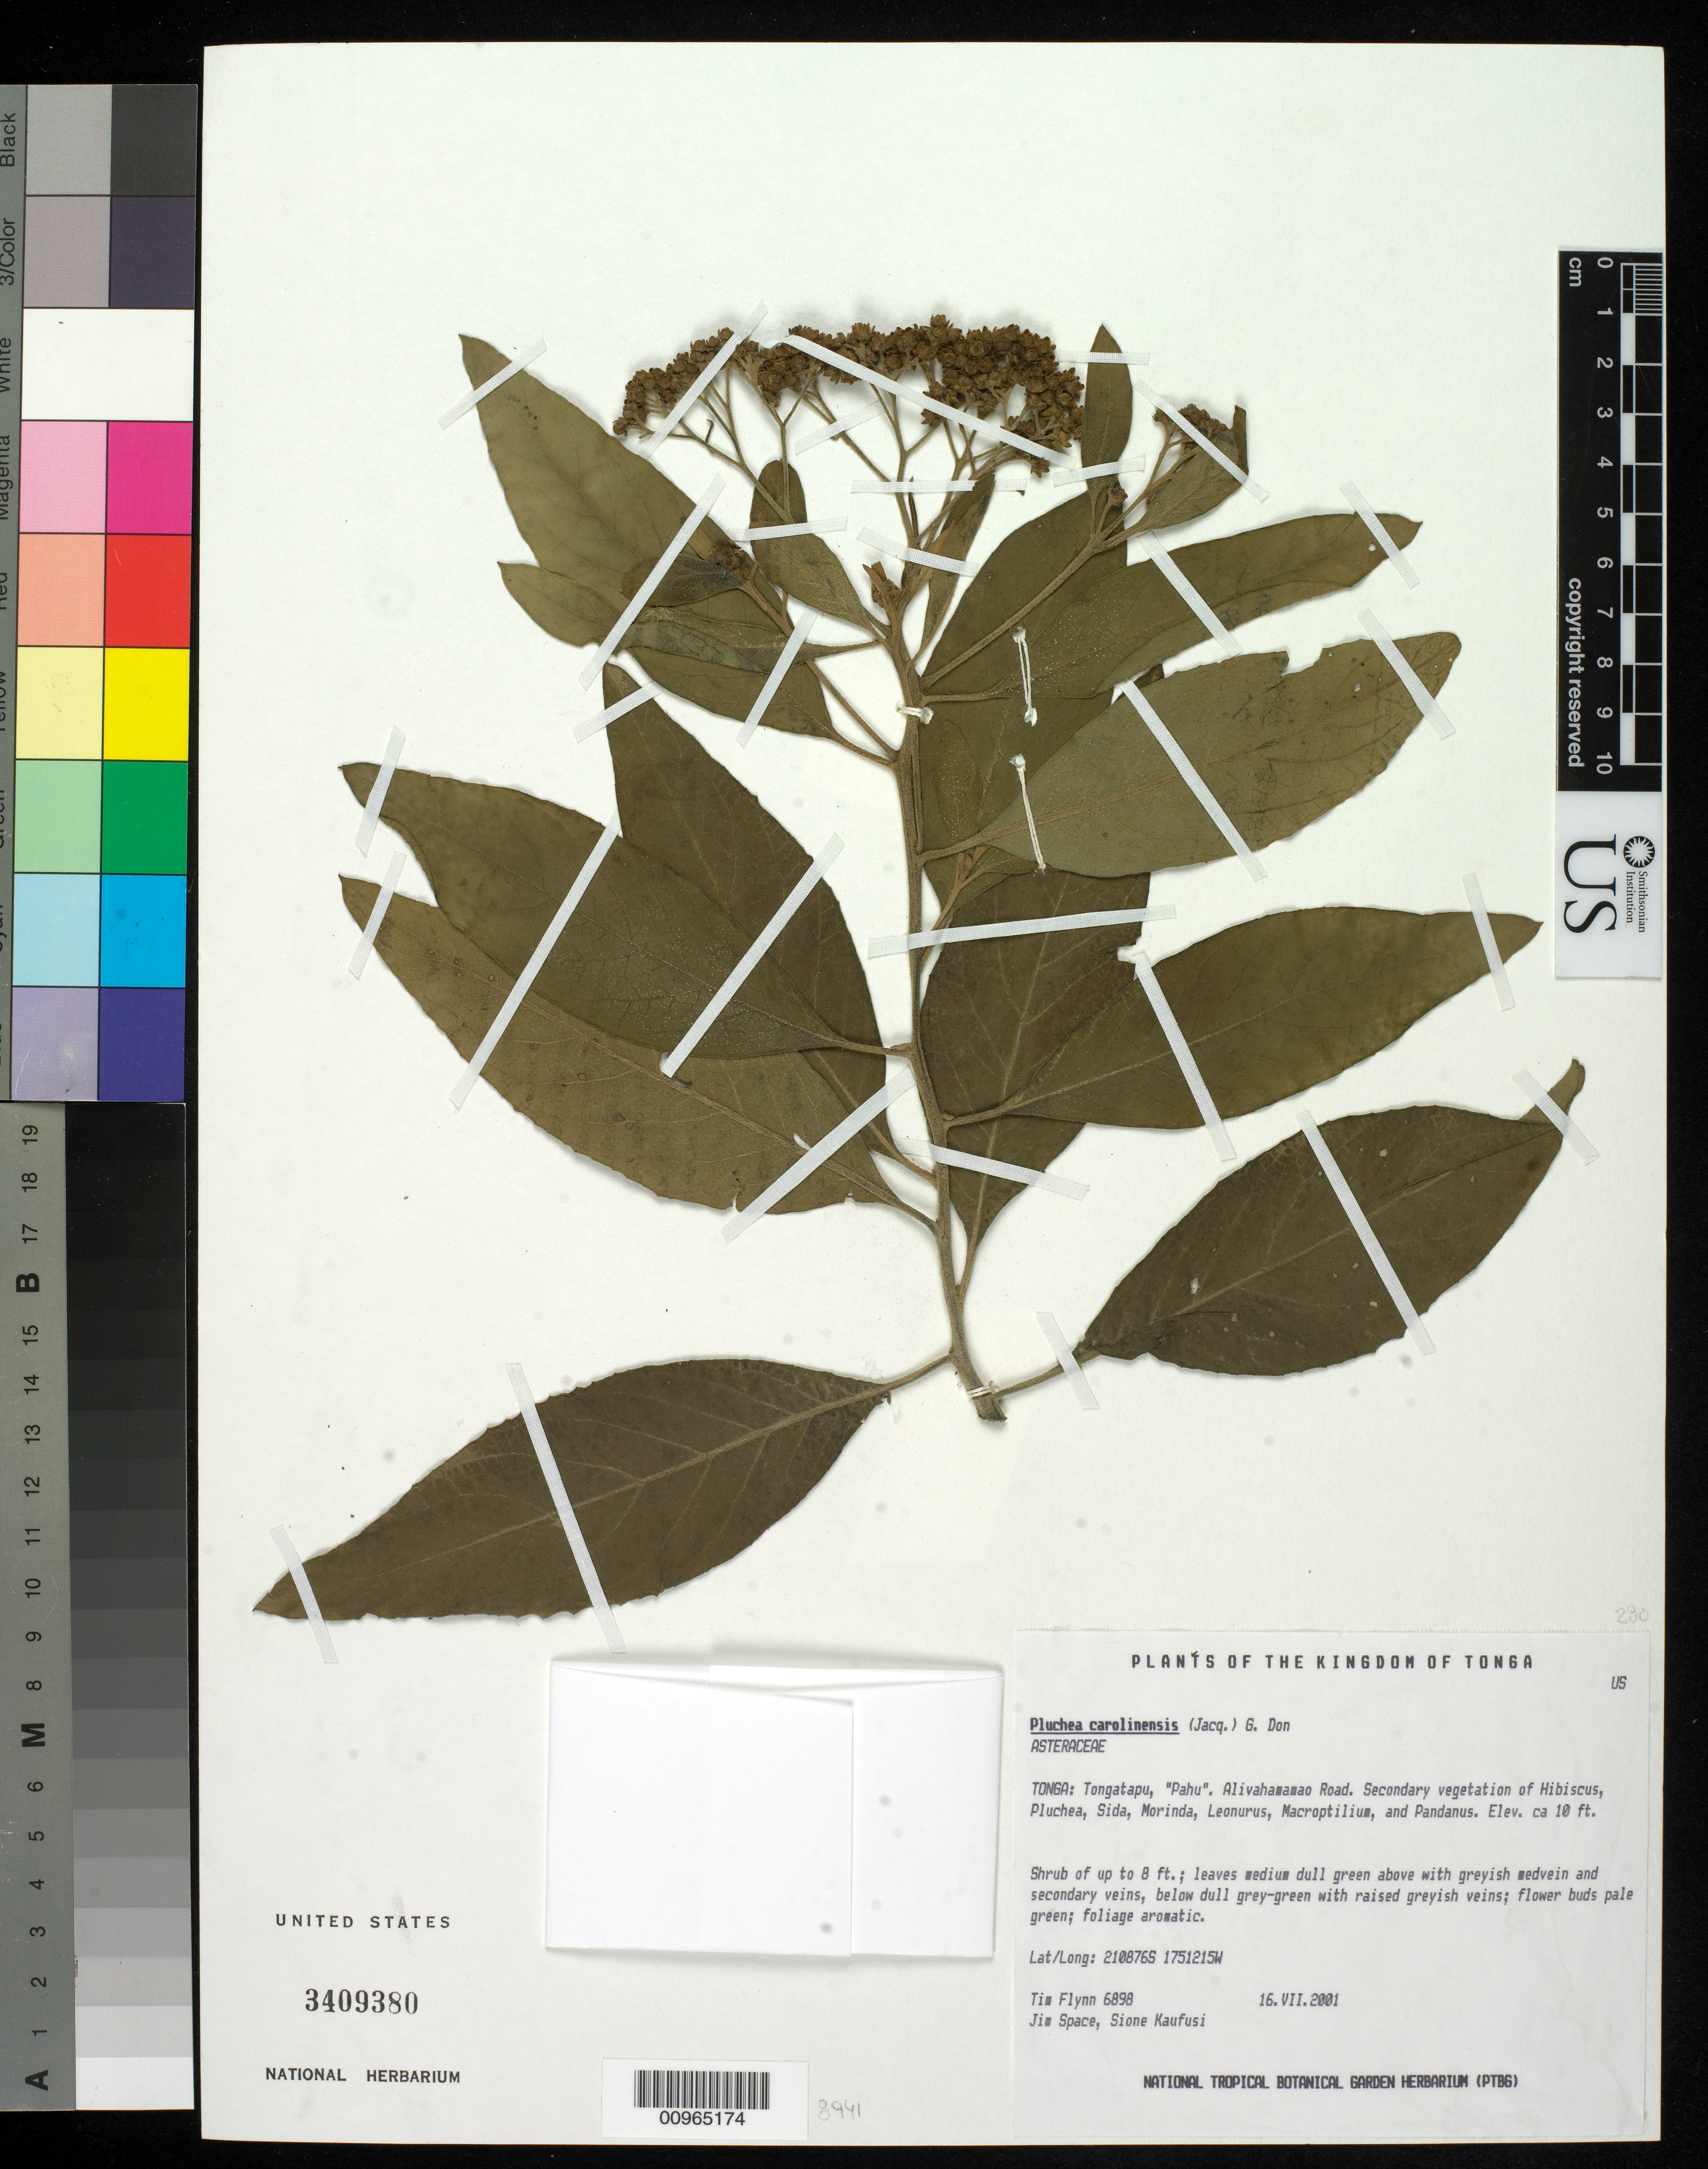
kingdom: Plantae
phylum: Tracheophyta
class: Magnoliopsida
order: Asterales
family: Asteraceae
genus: Pluchea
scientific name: Pluchea carolinensis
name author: (Jacq.) D. Don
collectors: T. W. Flynn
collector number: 6898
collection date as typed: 16 Jul 2001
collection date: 2001-07-16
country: Tonga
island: Tongatapu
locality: Alivahamamao Road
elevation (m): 3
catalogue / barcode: US 3409380